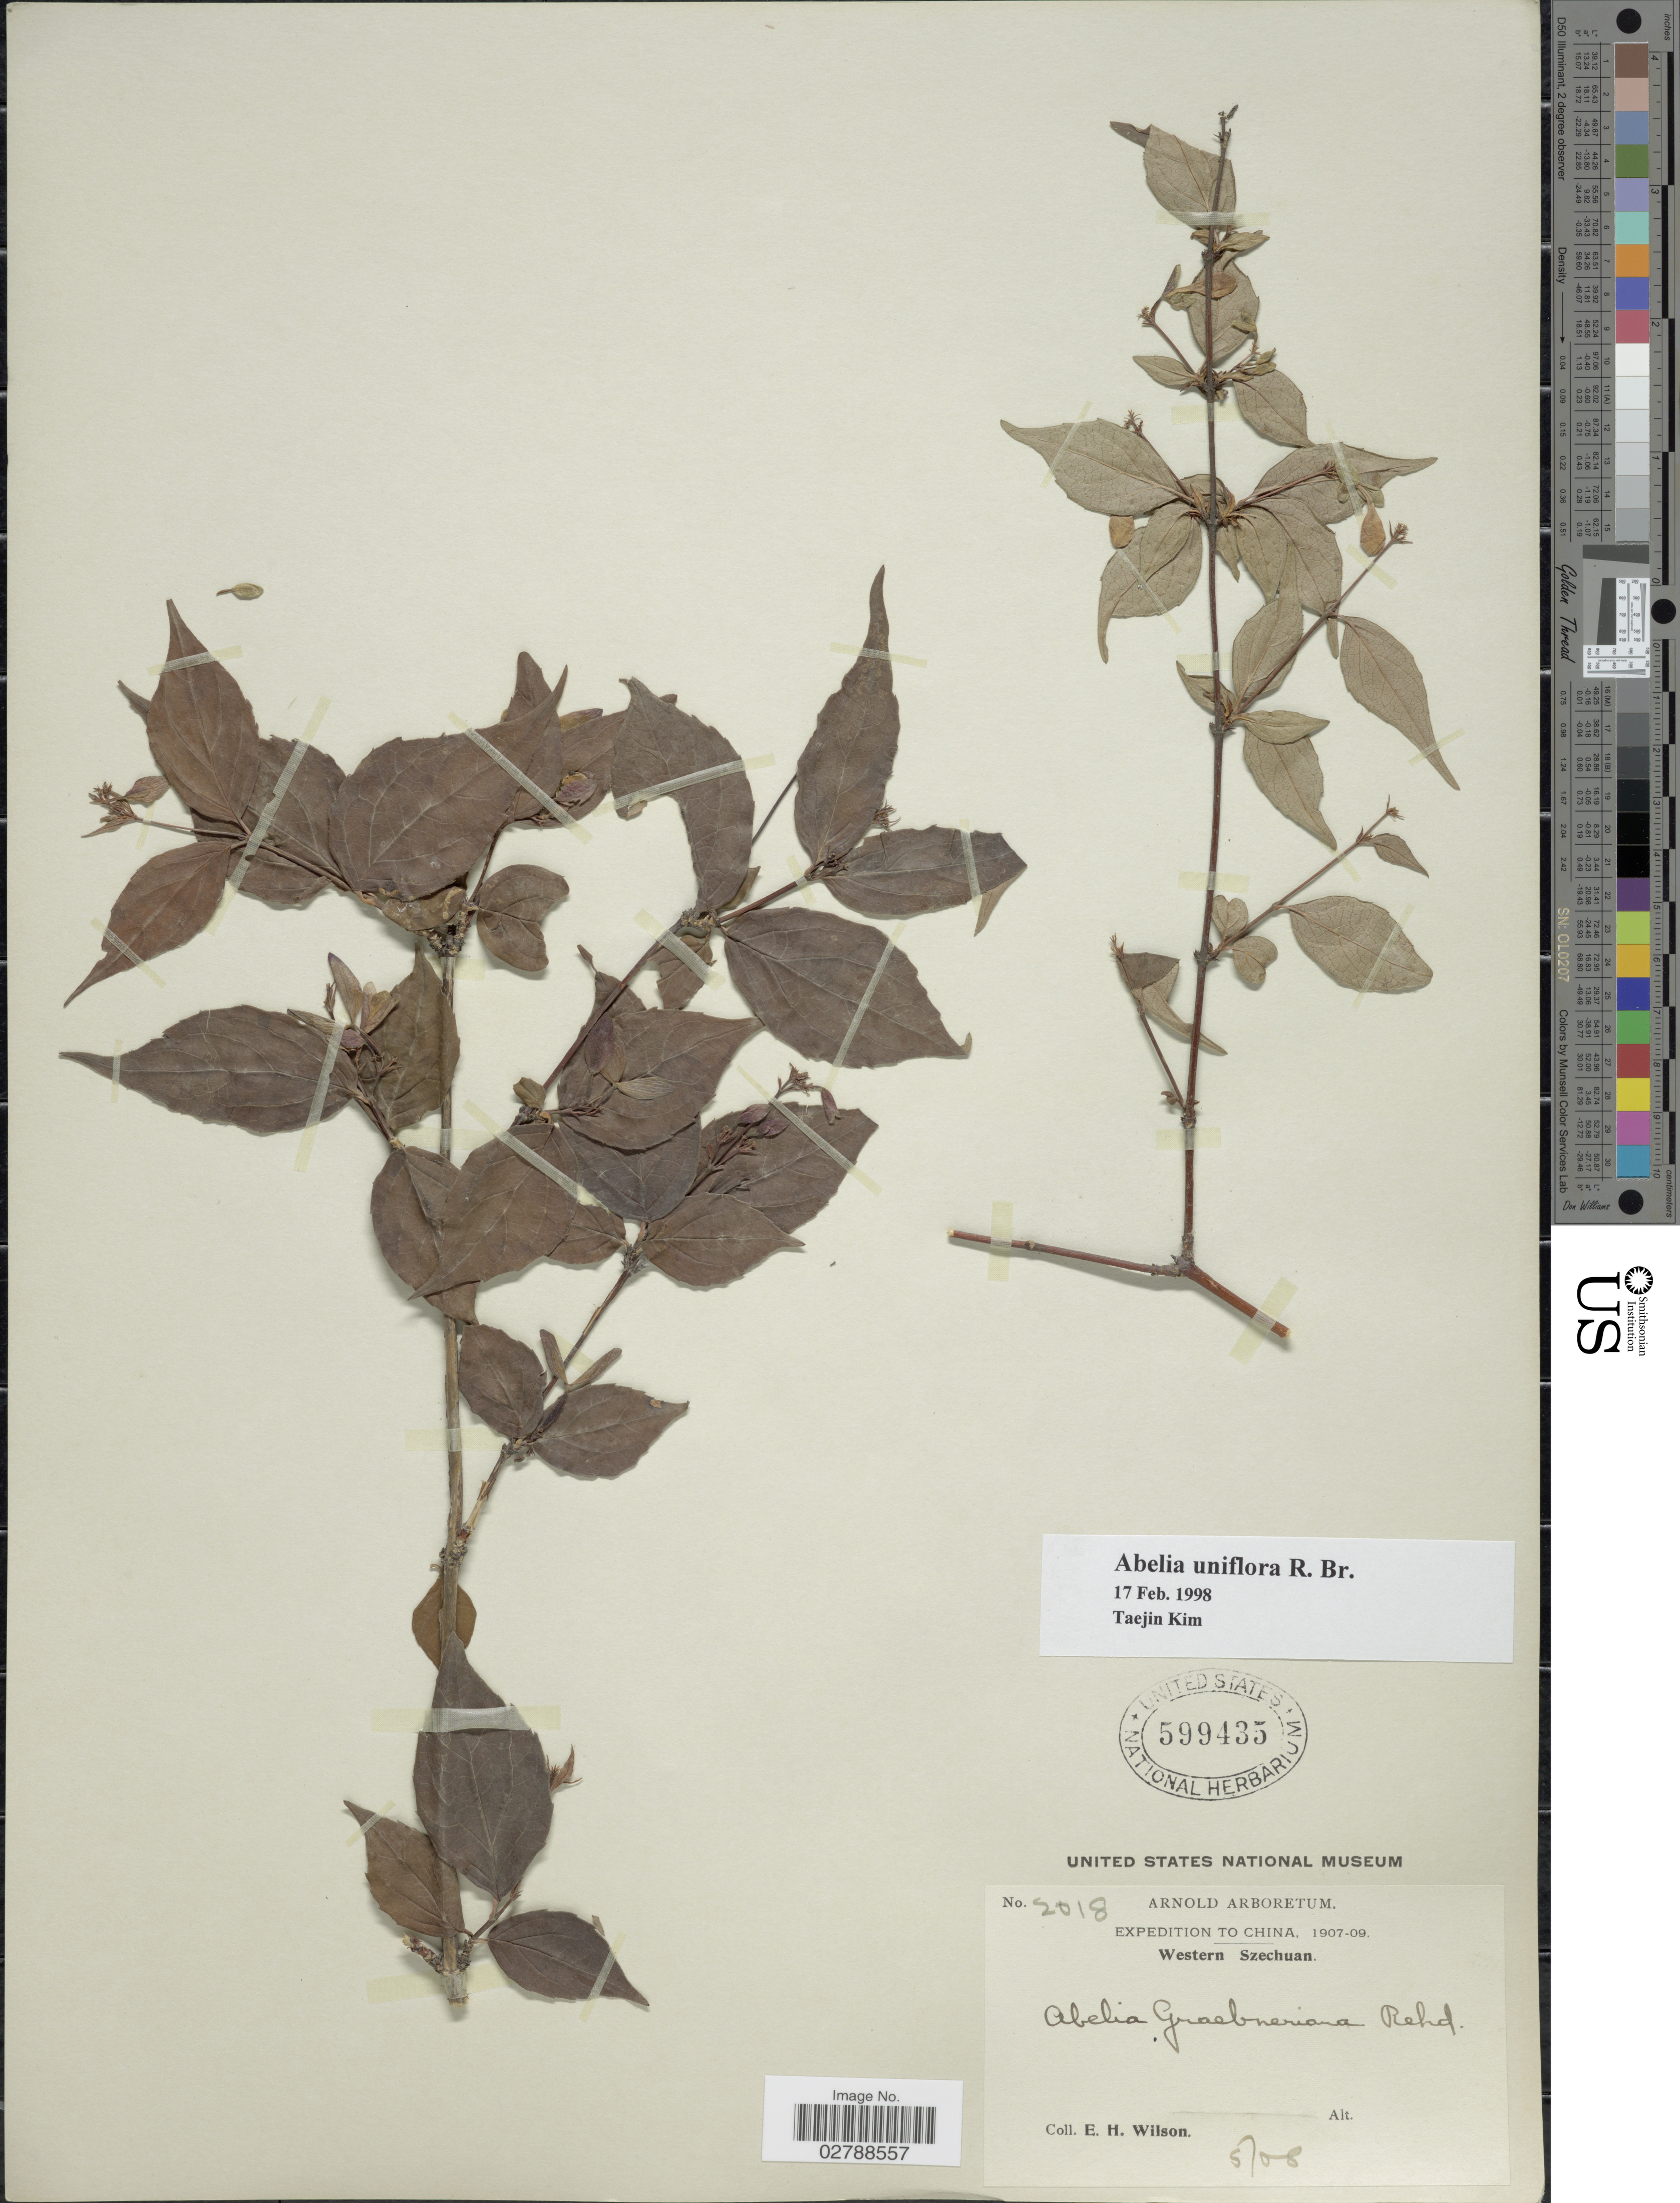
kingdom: Plantae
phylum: Tracheophyta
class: Magnoliopsida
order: Dipsacales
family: Caprifoliaceae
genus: Abelia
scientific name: Abelia uniflora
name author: R. Br.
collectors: E. Wilson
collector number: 2018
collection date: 1908-05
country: China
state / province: Sichuan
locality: Western Szechuan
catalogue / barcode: US 599435